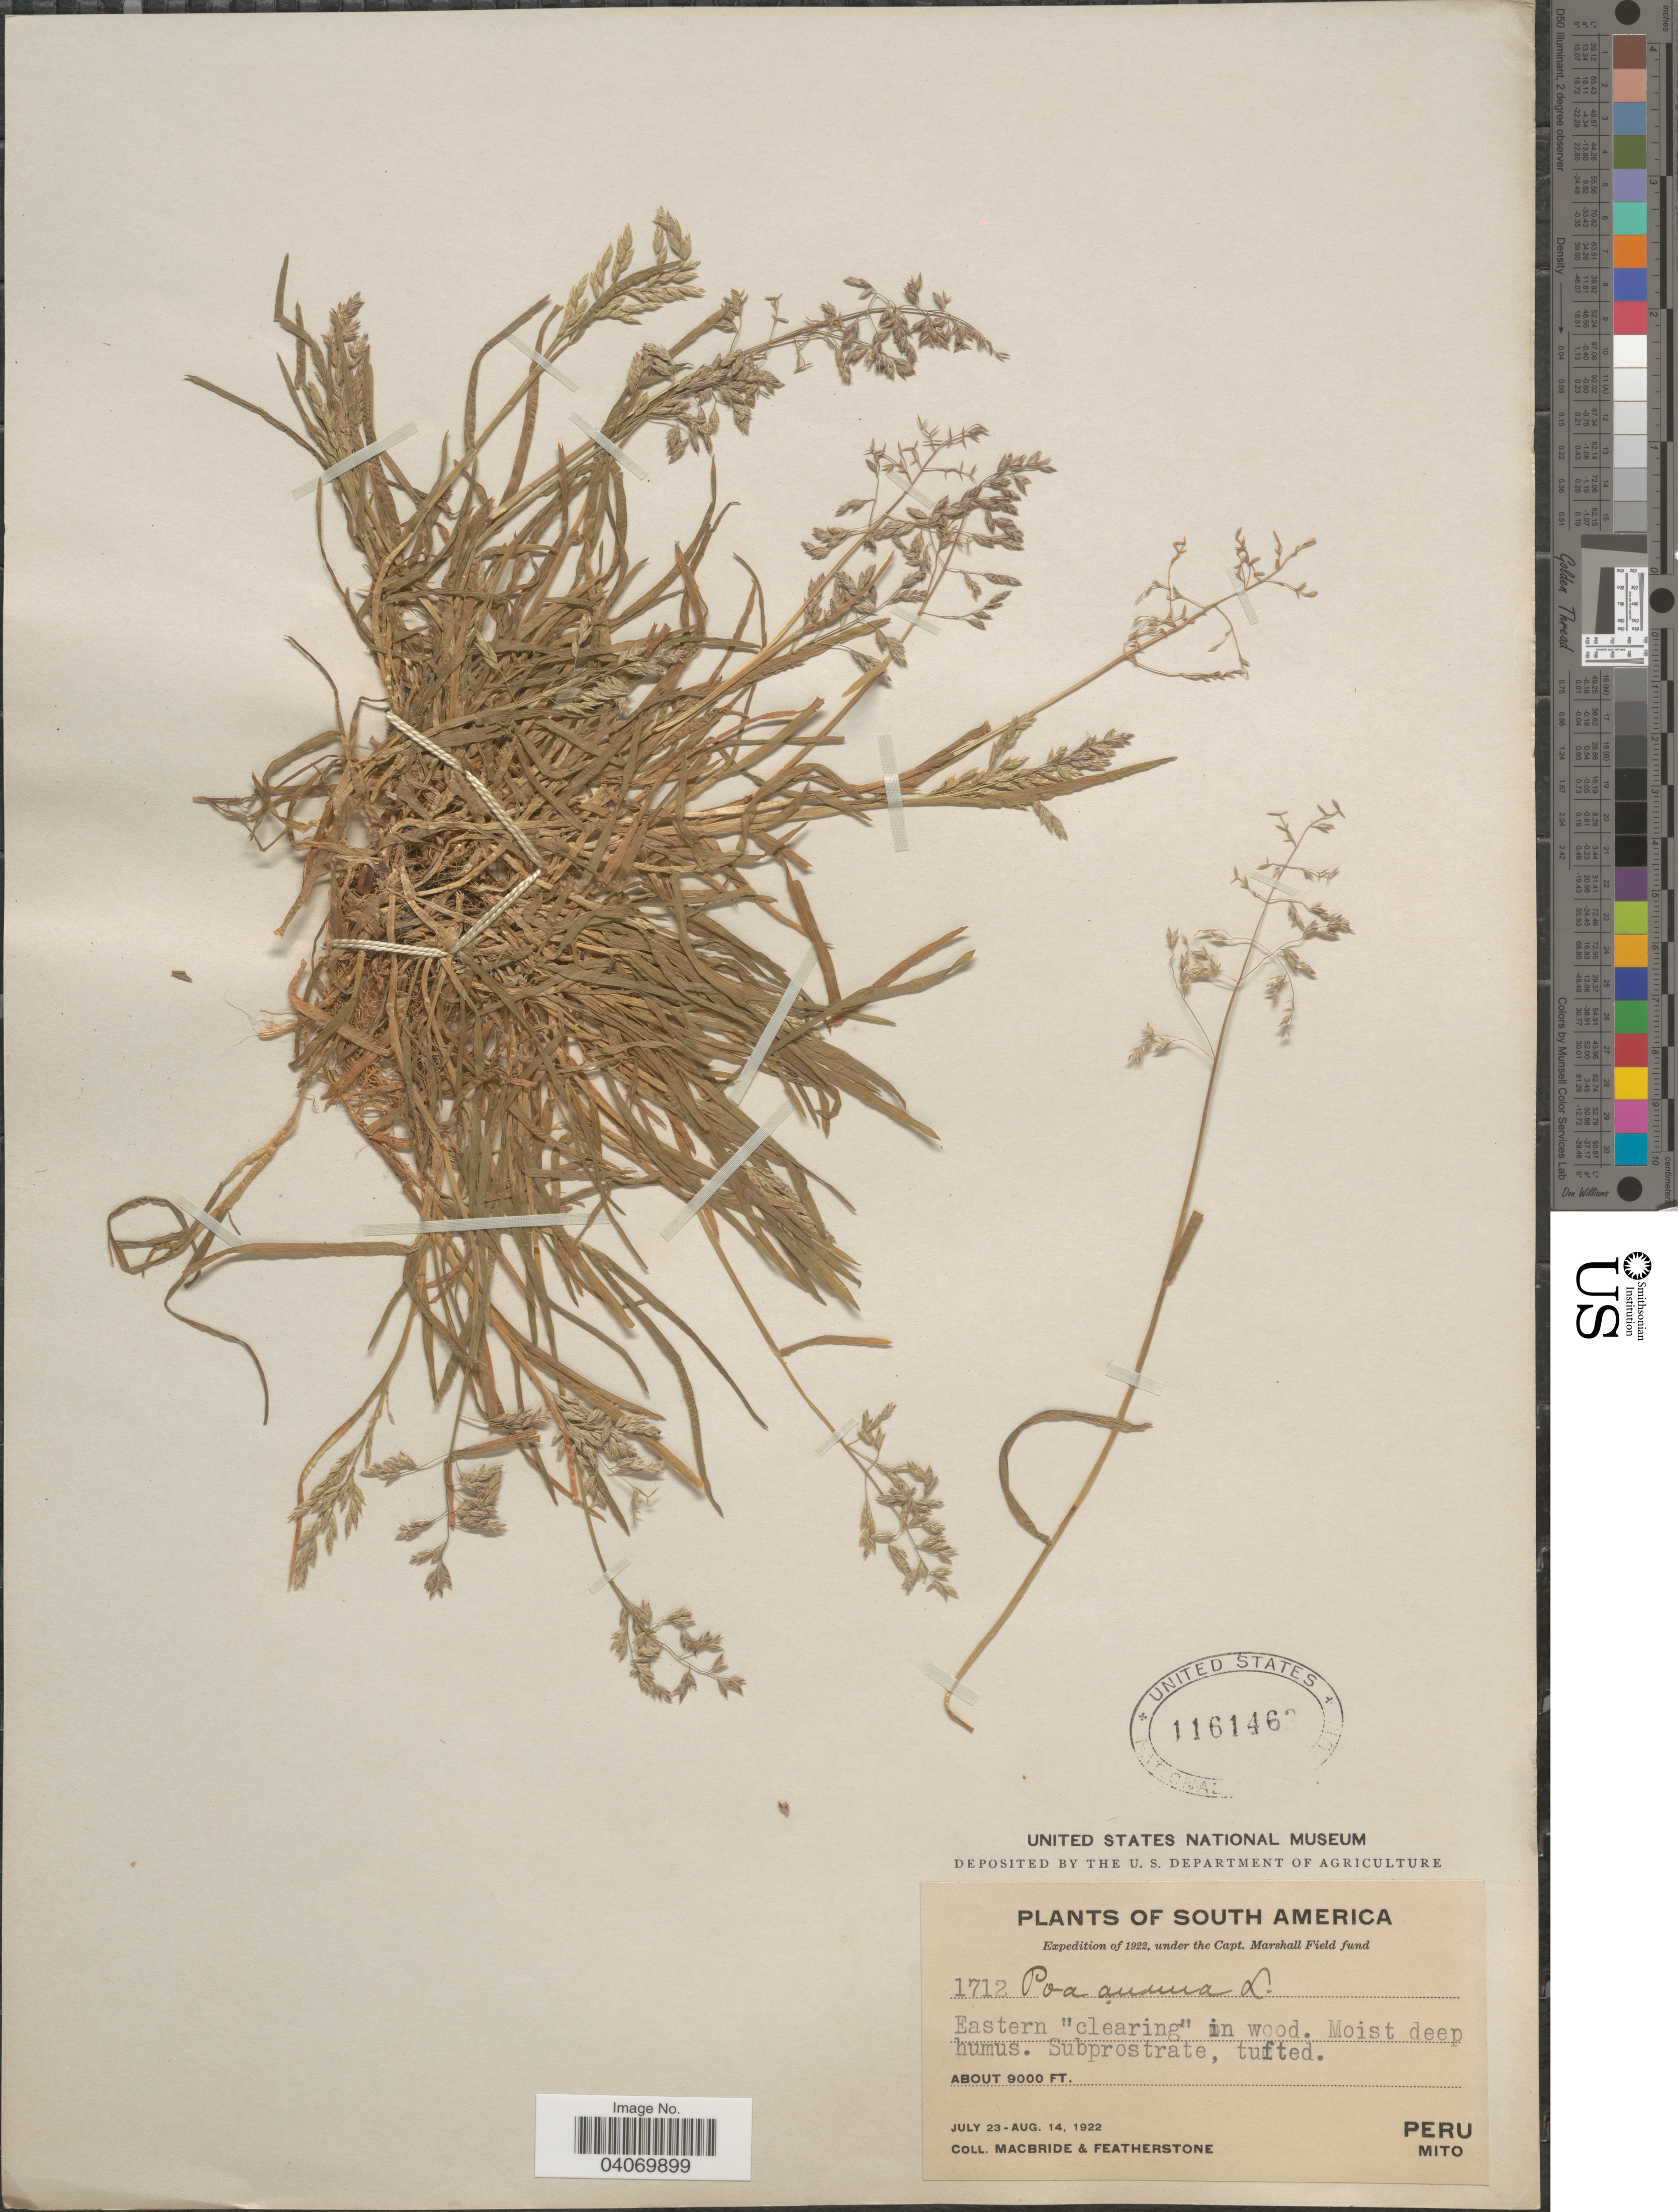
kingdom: Plantae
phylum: Tracheophyta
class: Liliopsida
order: Poales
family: Poaceae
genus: Poa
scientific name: Poa annua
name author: L.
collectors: Macbride, -- & -. Featherstone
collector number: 1712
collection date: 1922-07-23/1922-08-14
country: Peru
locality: Expedition of 1923, under the Capt. Marshall Field Fund. Eastern "clearing" in wood. Moist deep humus. Mito.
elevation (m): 2743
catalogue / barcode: US 1161463